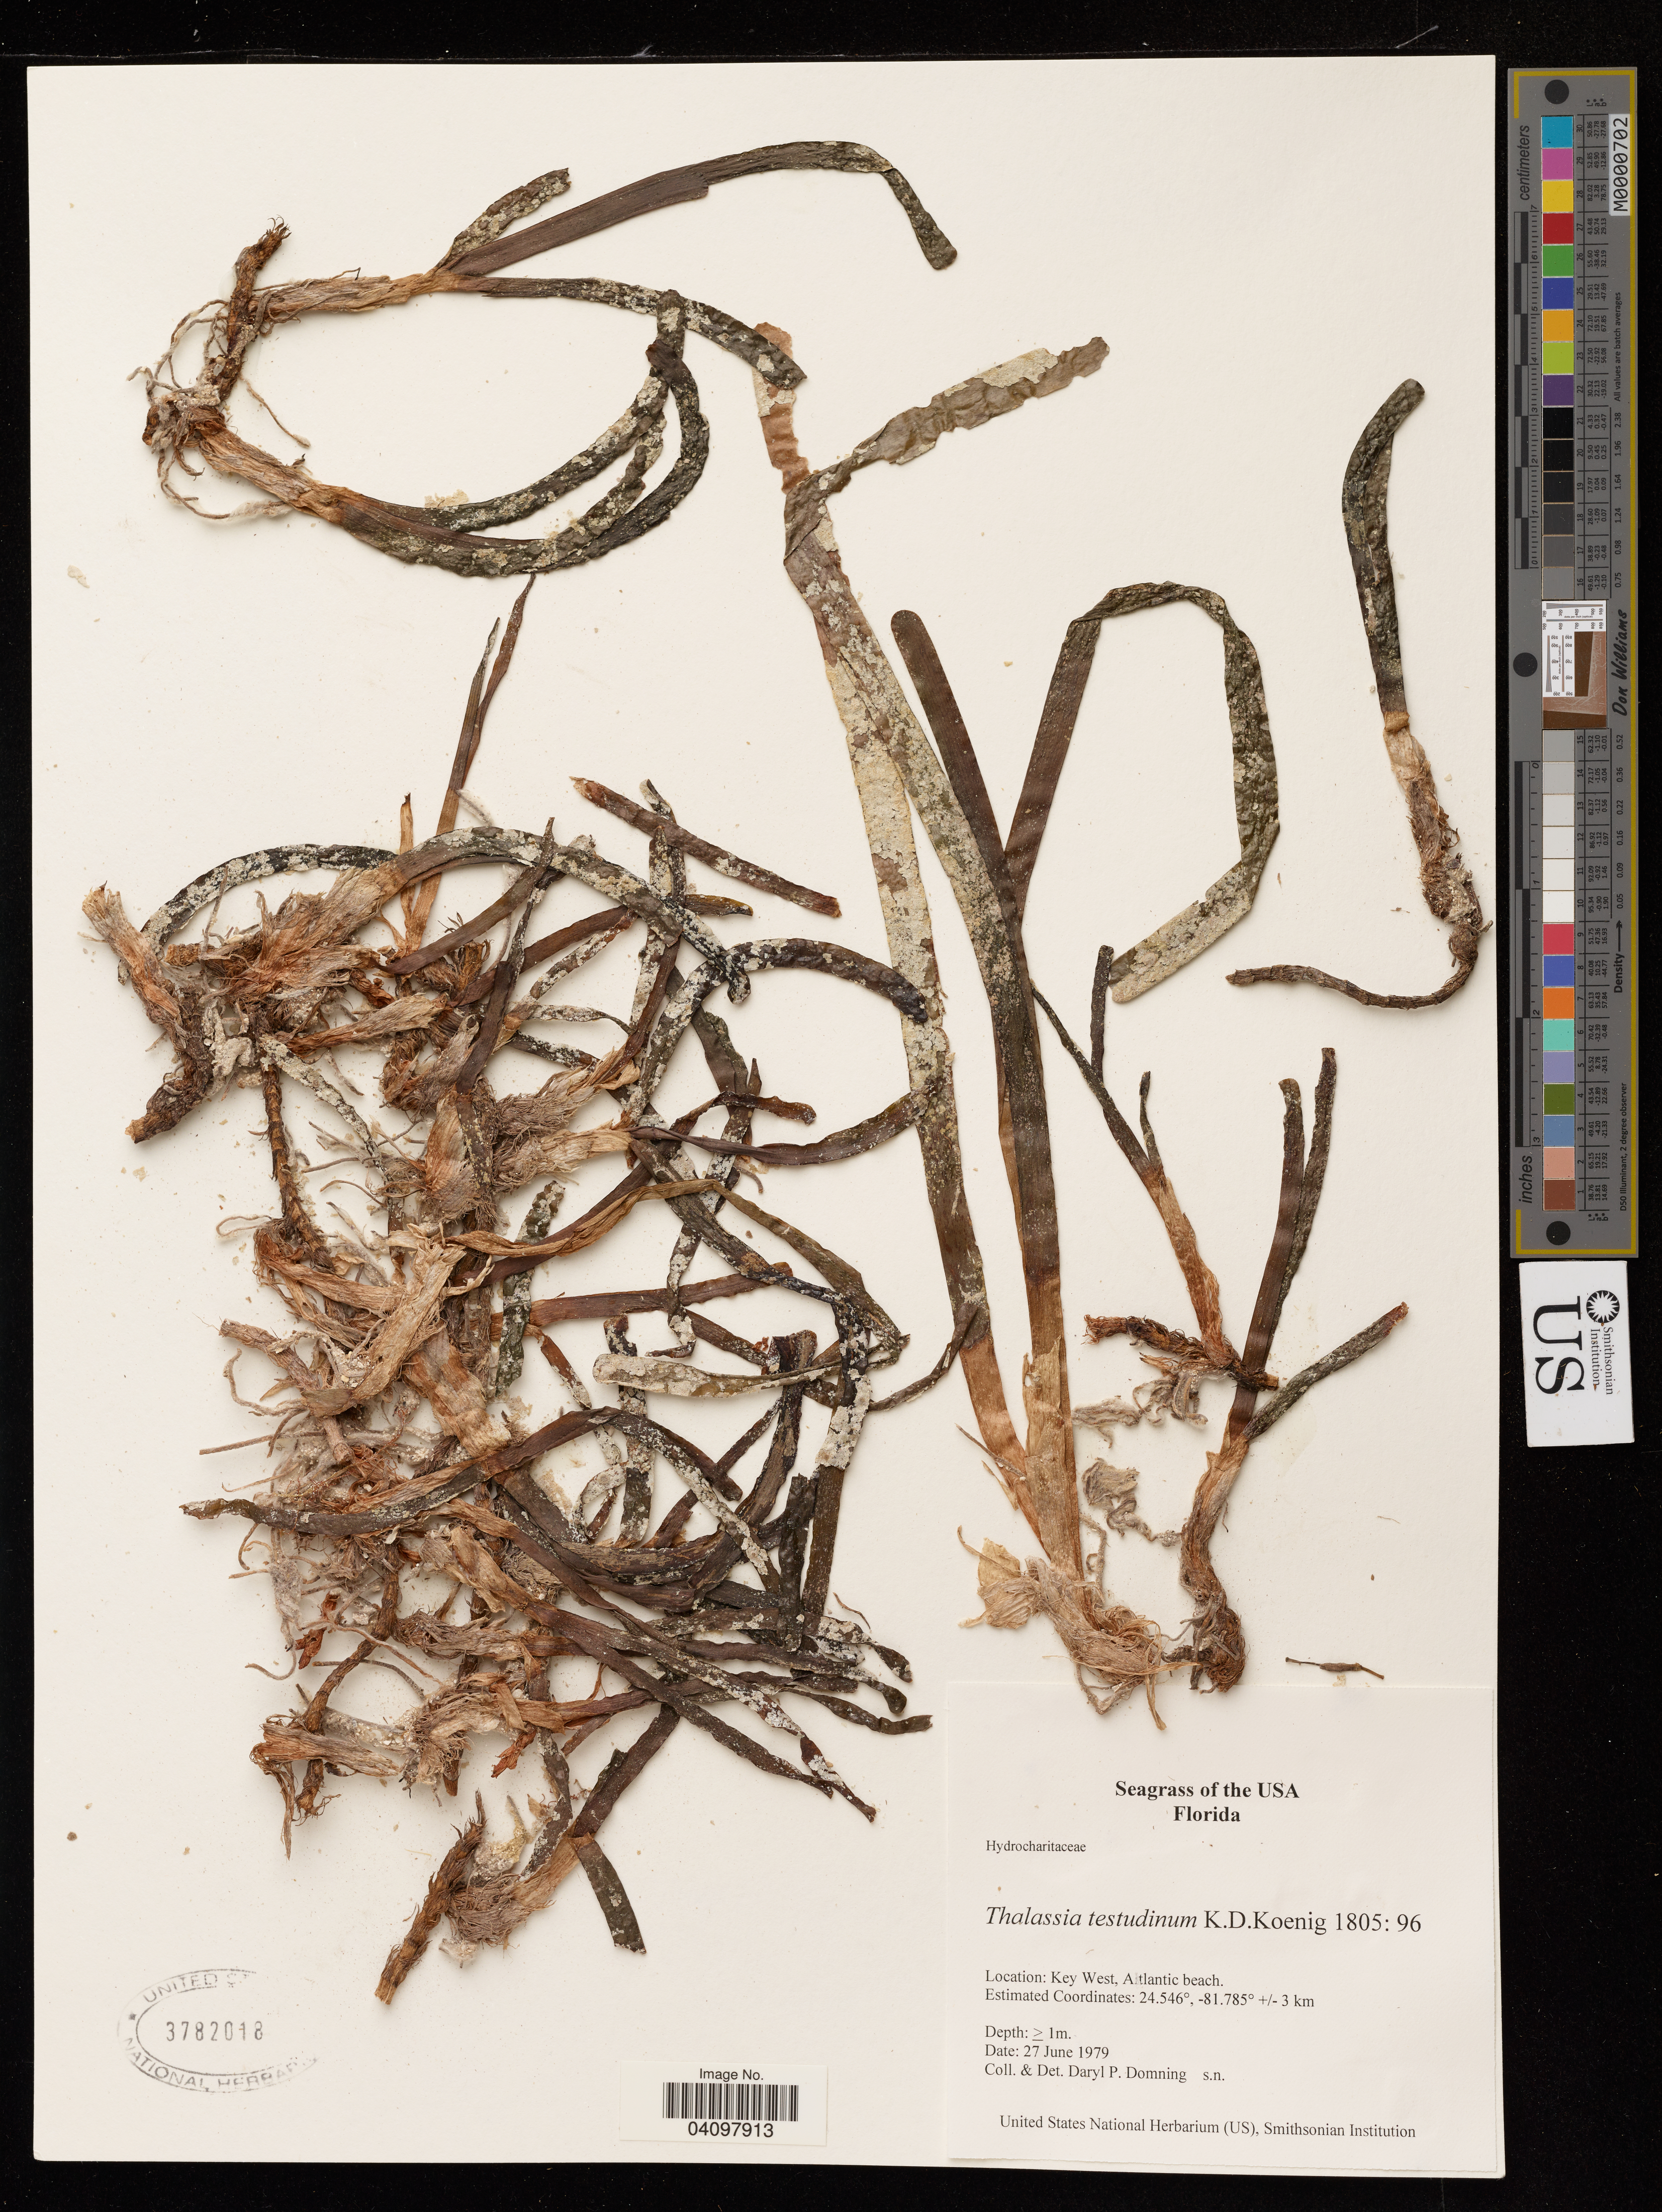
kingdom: Plantae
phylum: Tracheophyta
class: Liliopsida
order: Alismatales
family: Hydrocharitaceae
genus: Thalassia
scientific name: Thalassia testudinum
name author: Banks & Sol. ex K.D. Koenig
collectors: D. Domning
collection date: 1979-06-27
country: United States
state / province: Florida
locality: Key West, Atlantic beach. +/- 3 km.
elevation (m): -1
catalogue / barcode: US 3782018